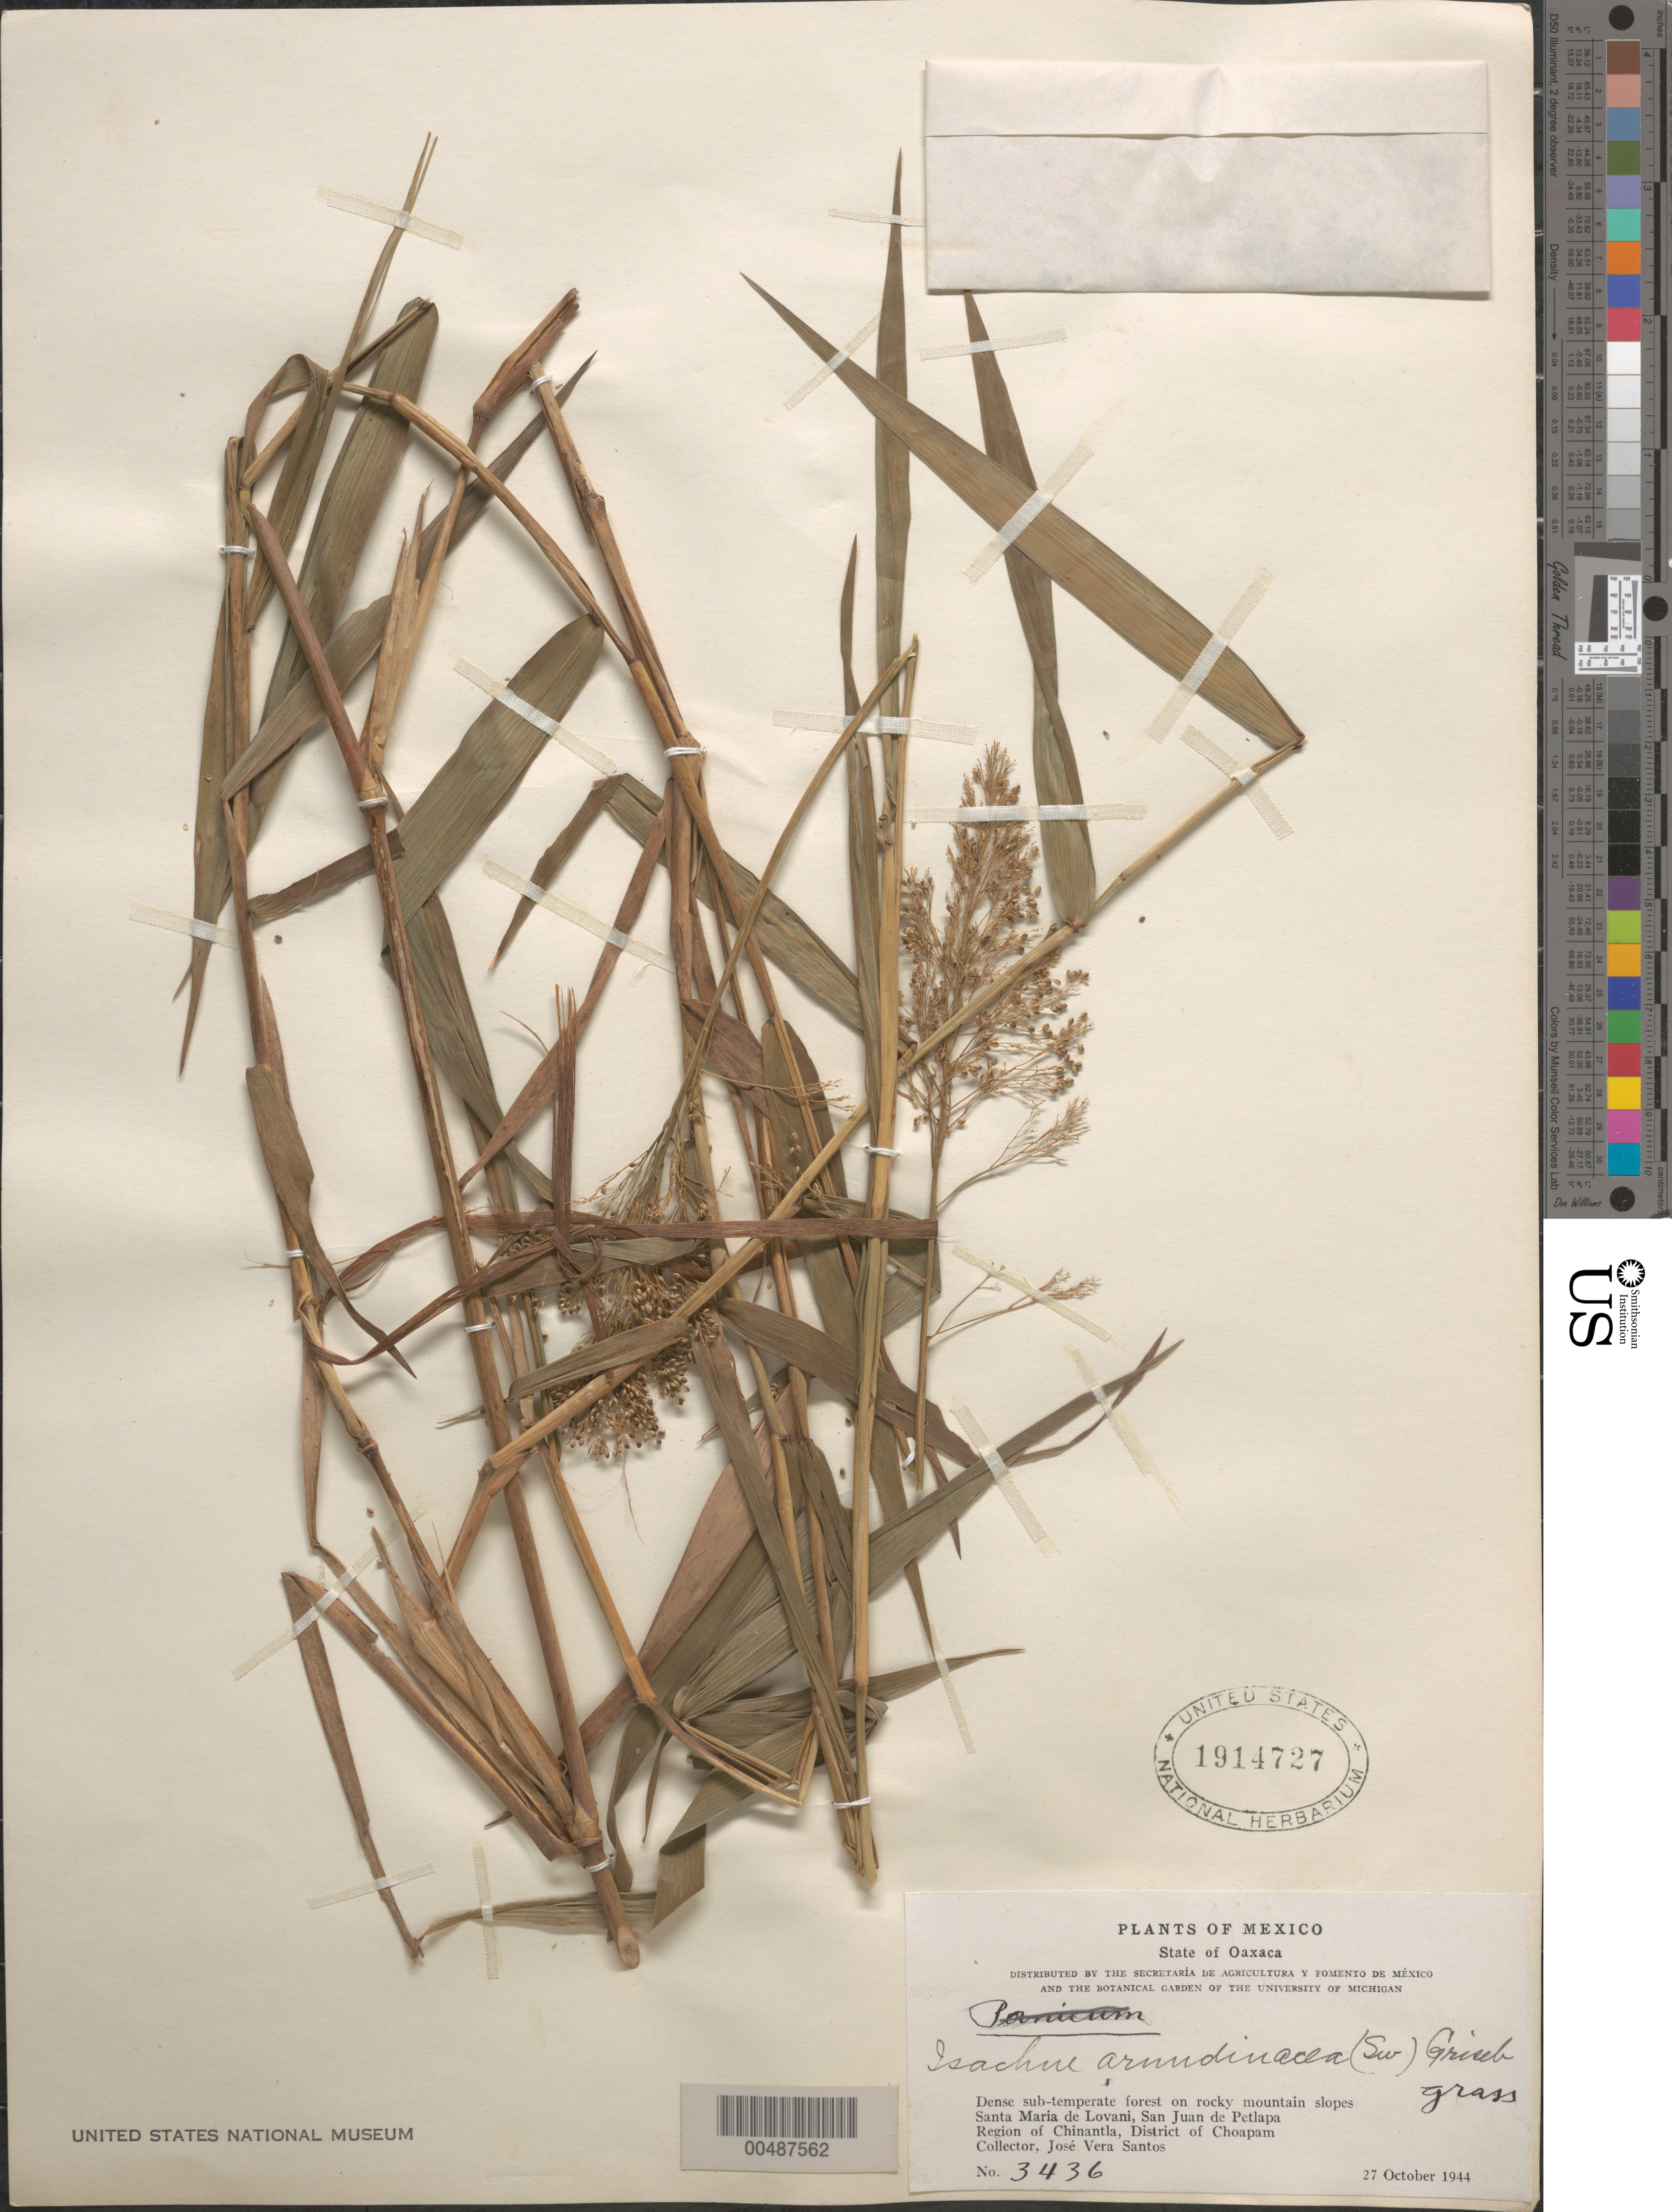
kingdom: Plantae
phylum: Tracheophyta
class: Liliopsida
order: Poales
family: Poaceae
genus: Isachne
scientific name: Isachne arundinacea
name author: (Sw.) Griseb.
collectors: J. V. Santos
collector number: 3436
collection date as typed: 27 Oct 1944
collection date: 1944-10-27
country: Mexico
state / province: Oaxaca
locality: Santa Maria de Lovani, San Juan de Petlapa, Region of Chinantla, Dist of Choapam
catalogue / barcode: US 1914727